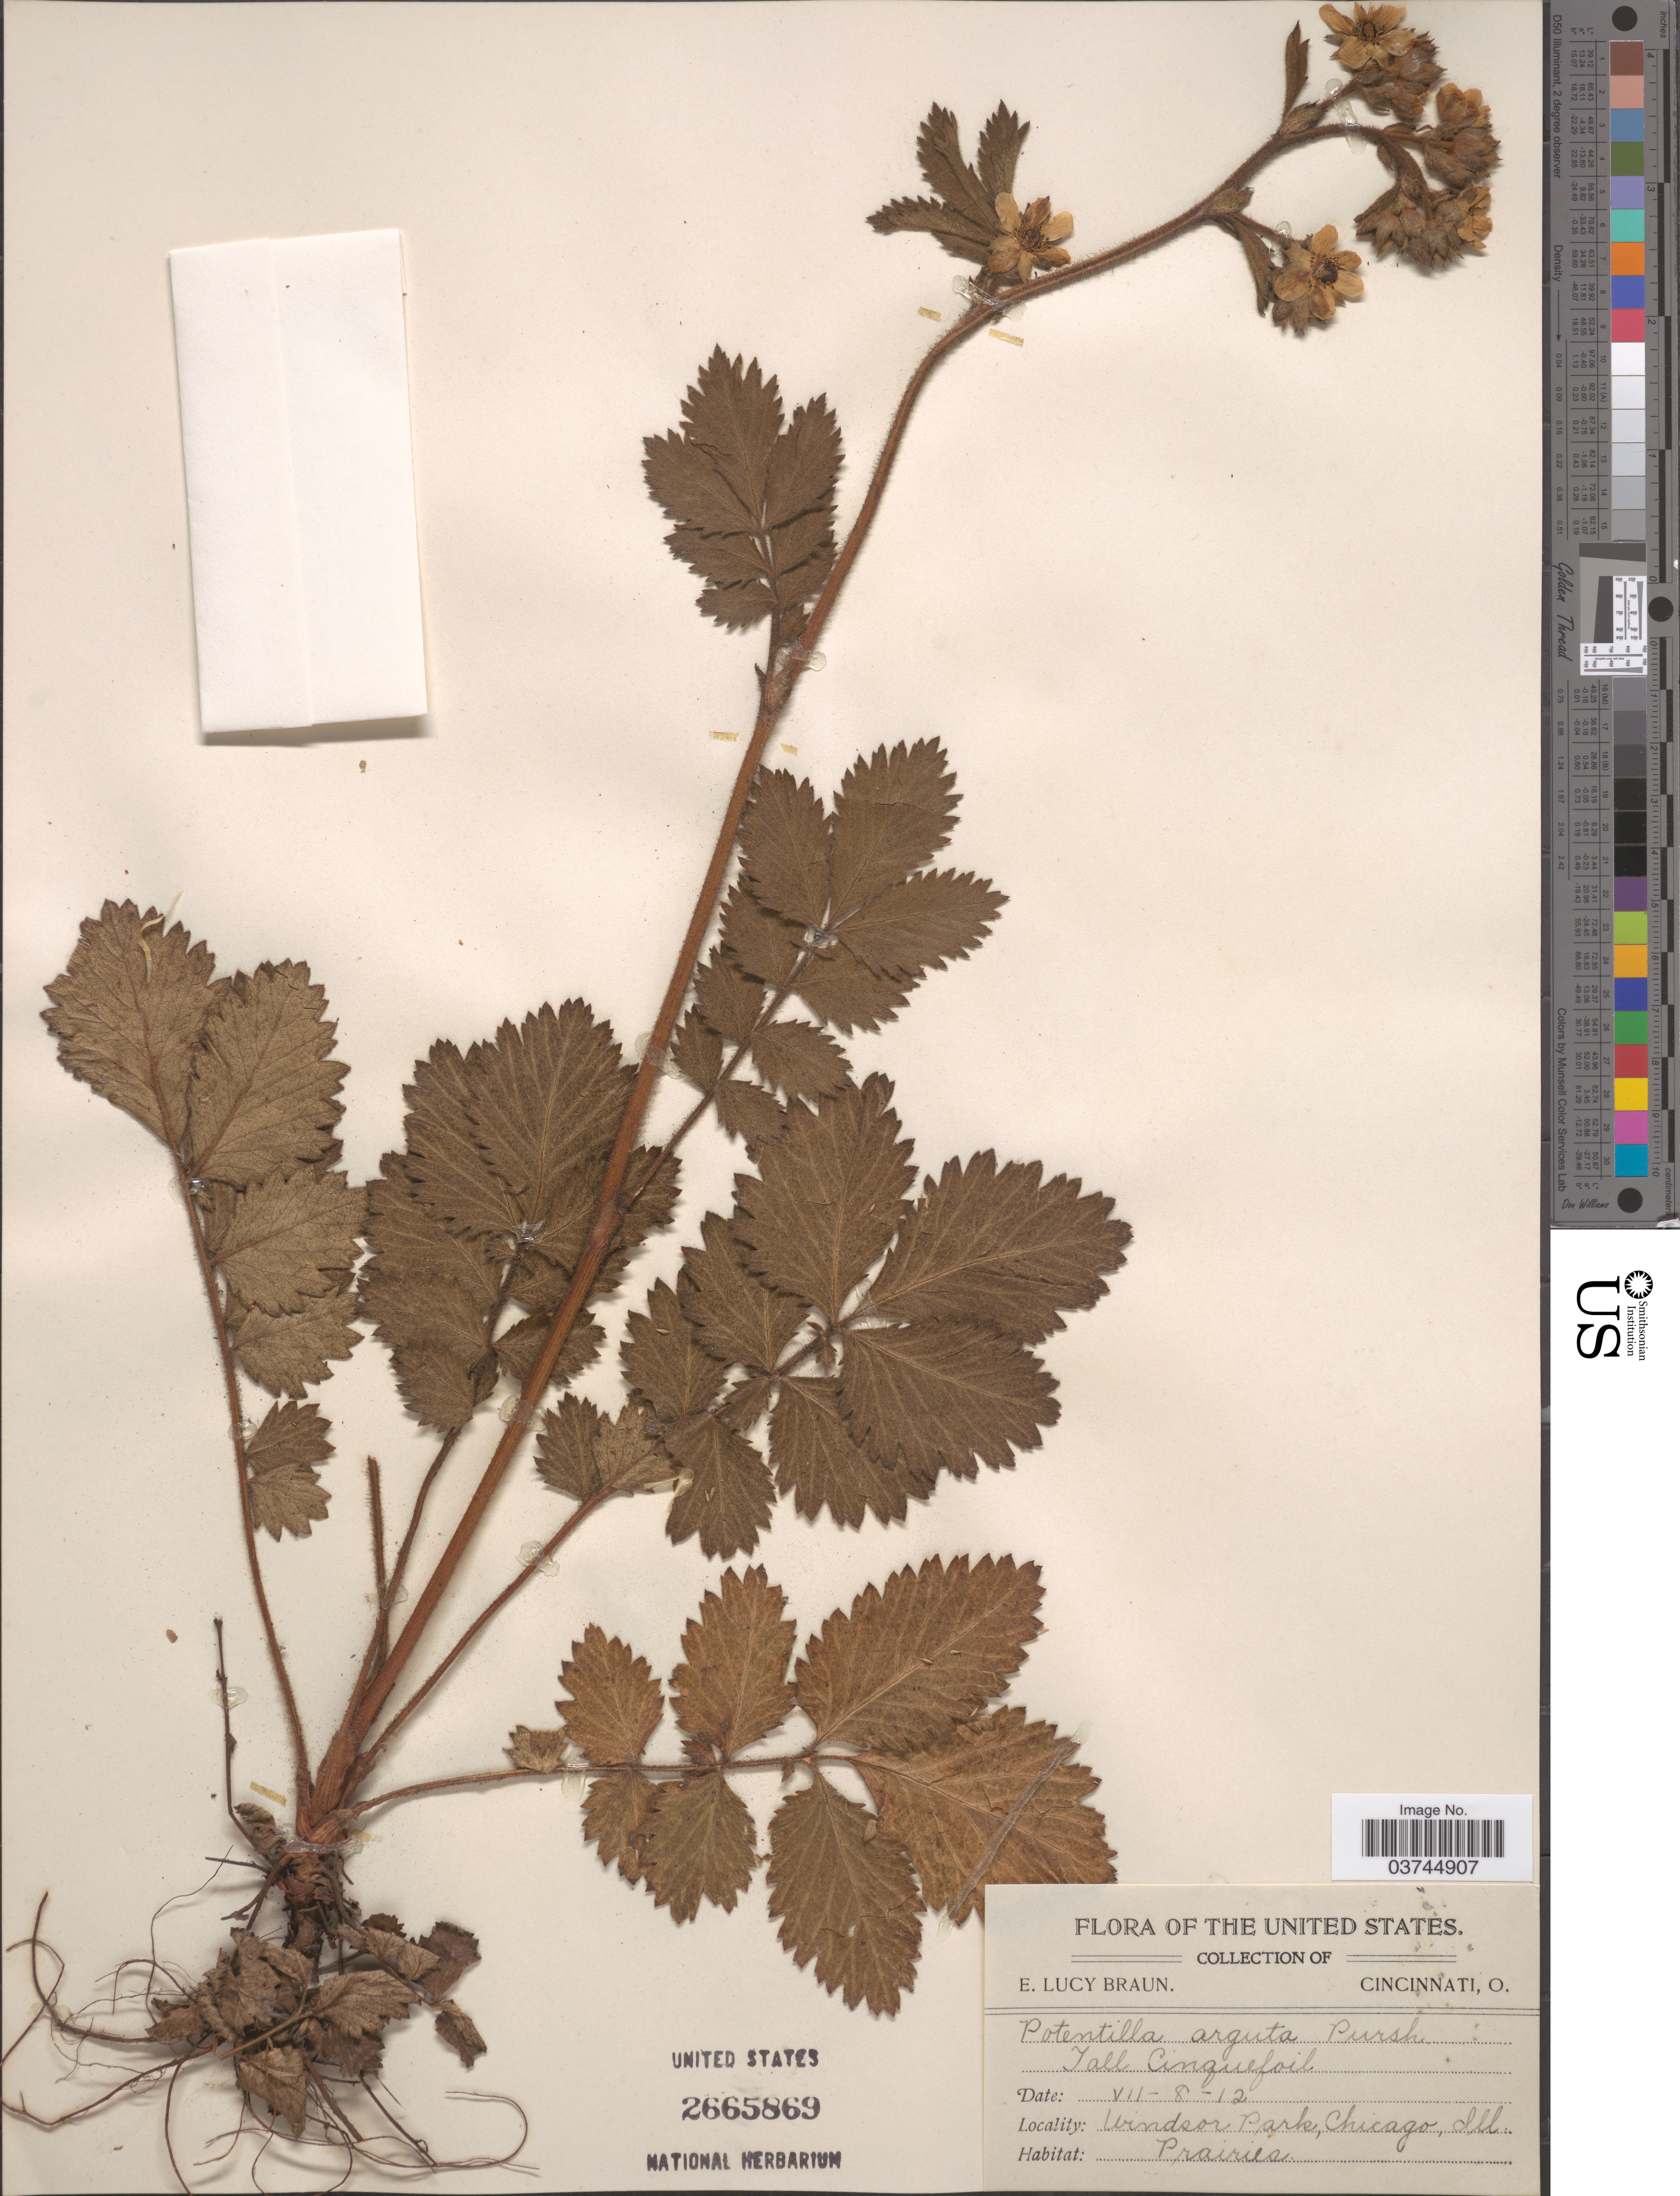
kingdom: Plantae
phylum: Tracheophyta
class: Magnoliopsida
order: Rosales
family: Rosaceae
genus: Drymocallis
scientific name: Drymocallis arguta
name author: (Pursh) Rydb.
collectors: E. L. Braun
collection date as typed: Transcribed d/m/y: 8/7/12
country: United States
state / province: Illinois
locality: Windsor Park, Chicago.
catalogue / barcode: US 2665869